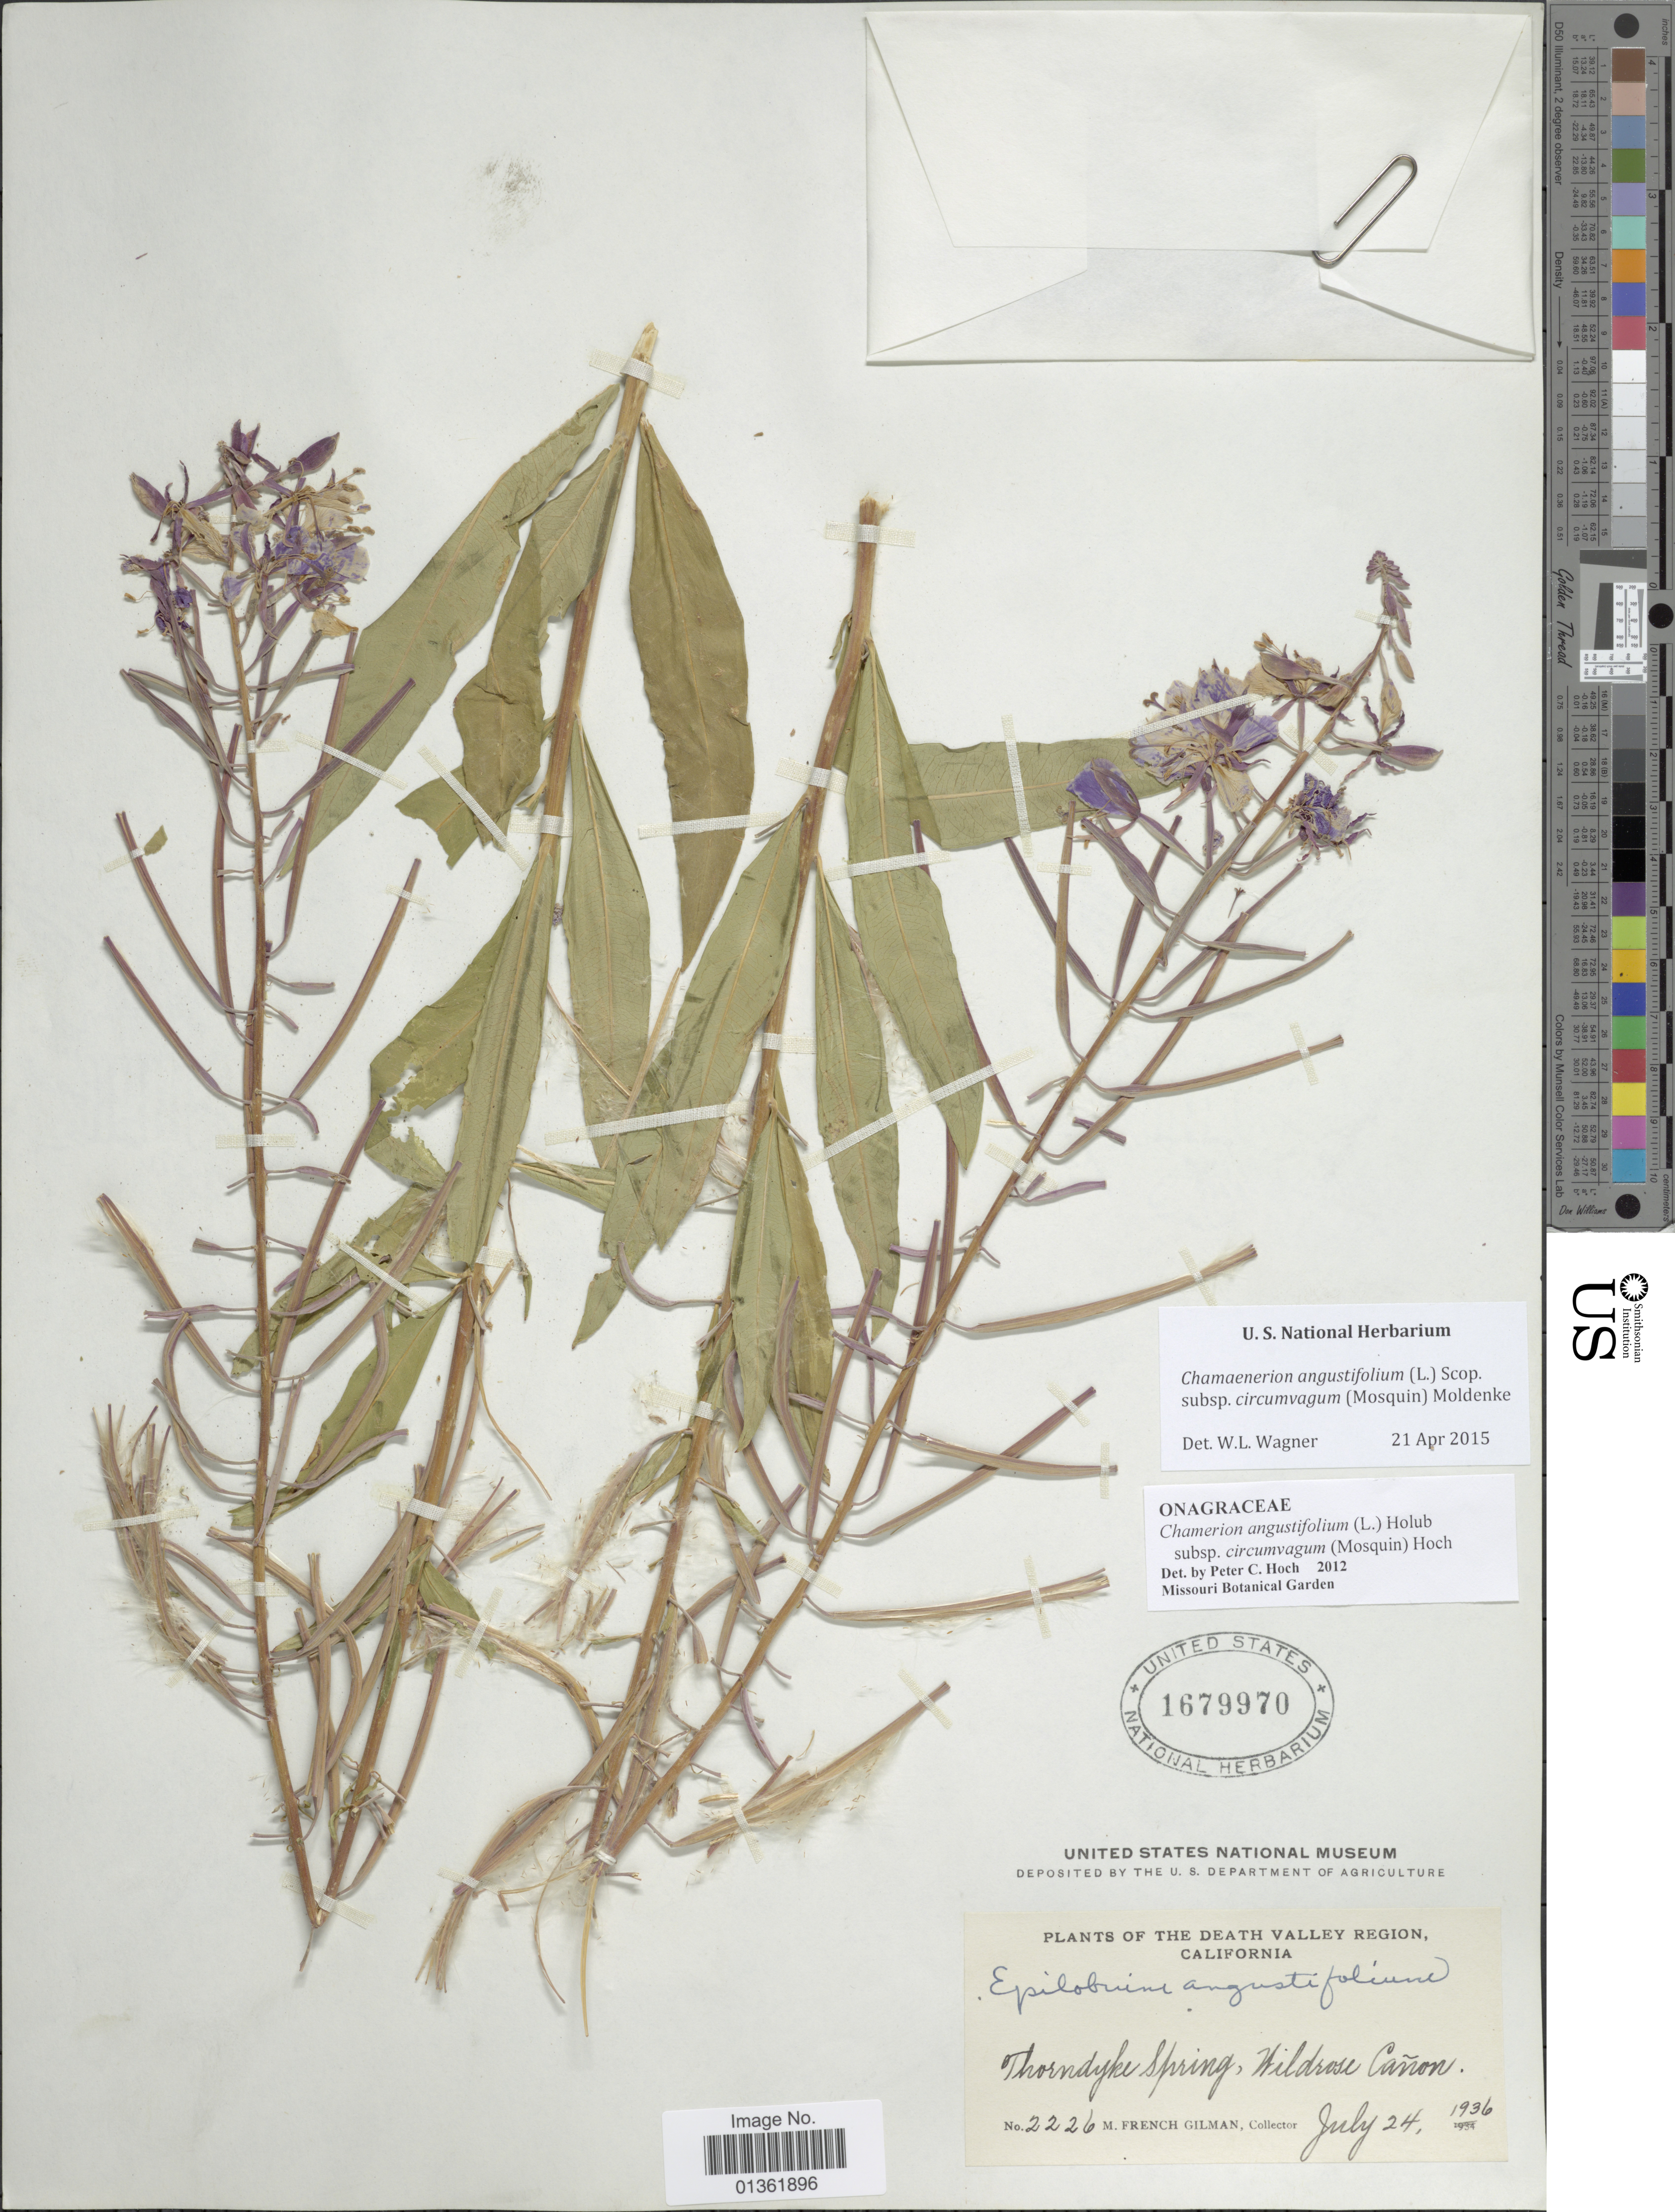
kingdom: Plantae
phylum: Tracheophyta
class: Magnoliopsida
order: Myrtales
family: Onagraceae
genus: Chamaenerion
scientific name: Chamaenerion angustifolium subsp. circumvagum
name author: (Mosquin) Moldenke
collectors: M. F. Gilman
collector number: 2226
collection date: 1936-07-24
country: United States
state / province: California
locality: Death Valley Region. Thorndyke Spring, Wildrose Cañon.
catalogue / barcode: US 1679970